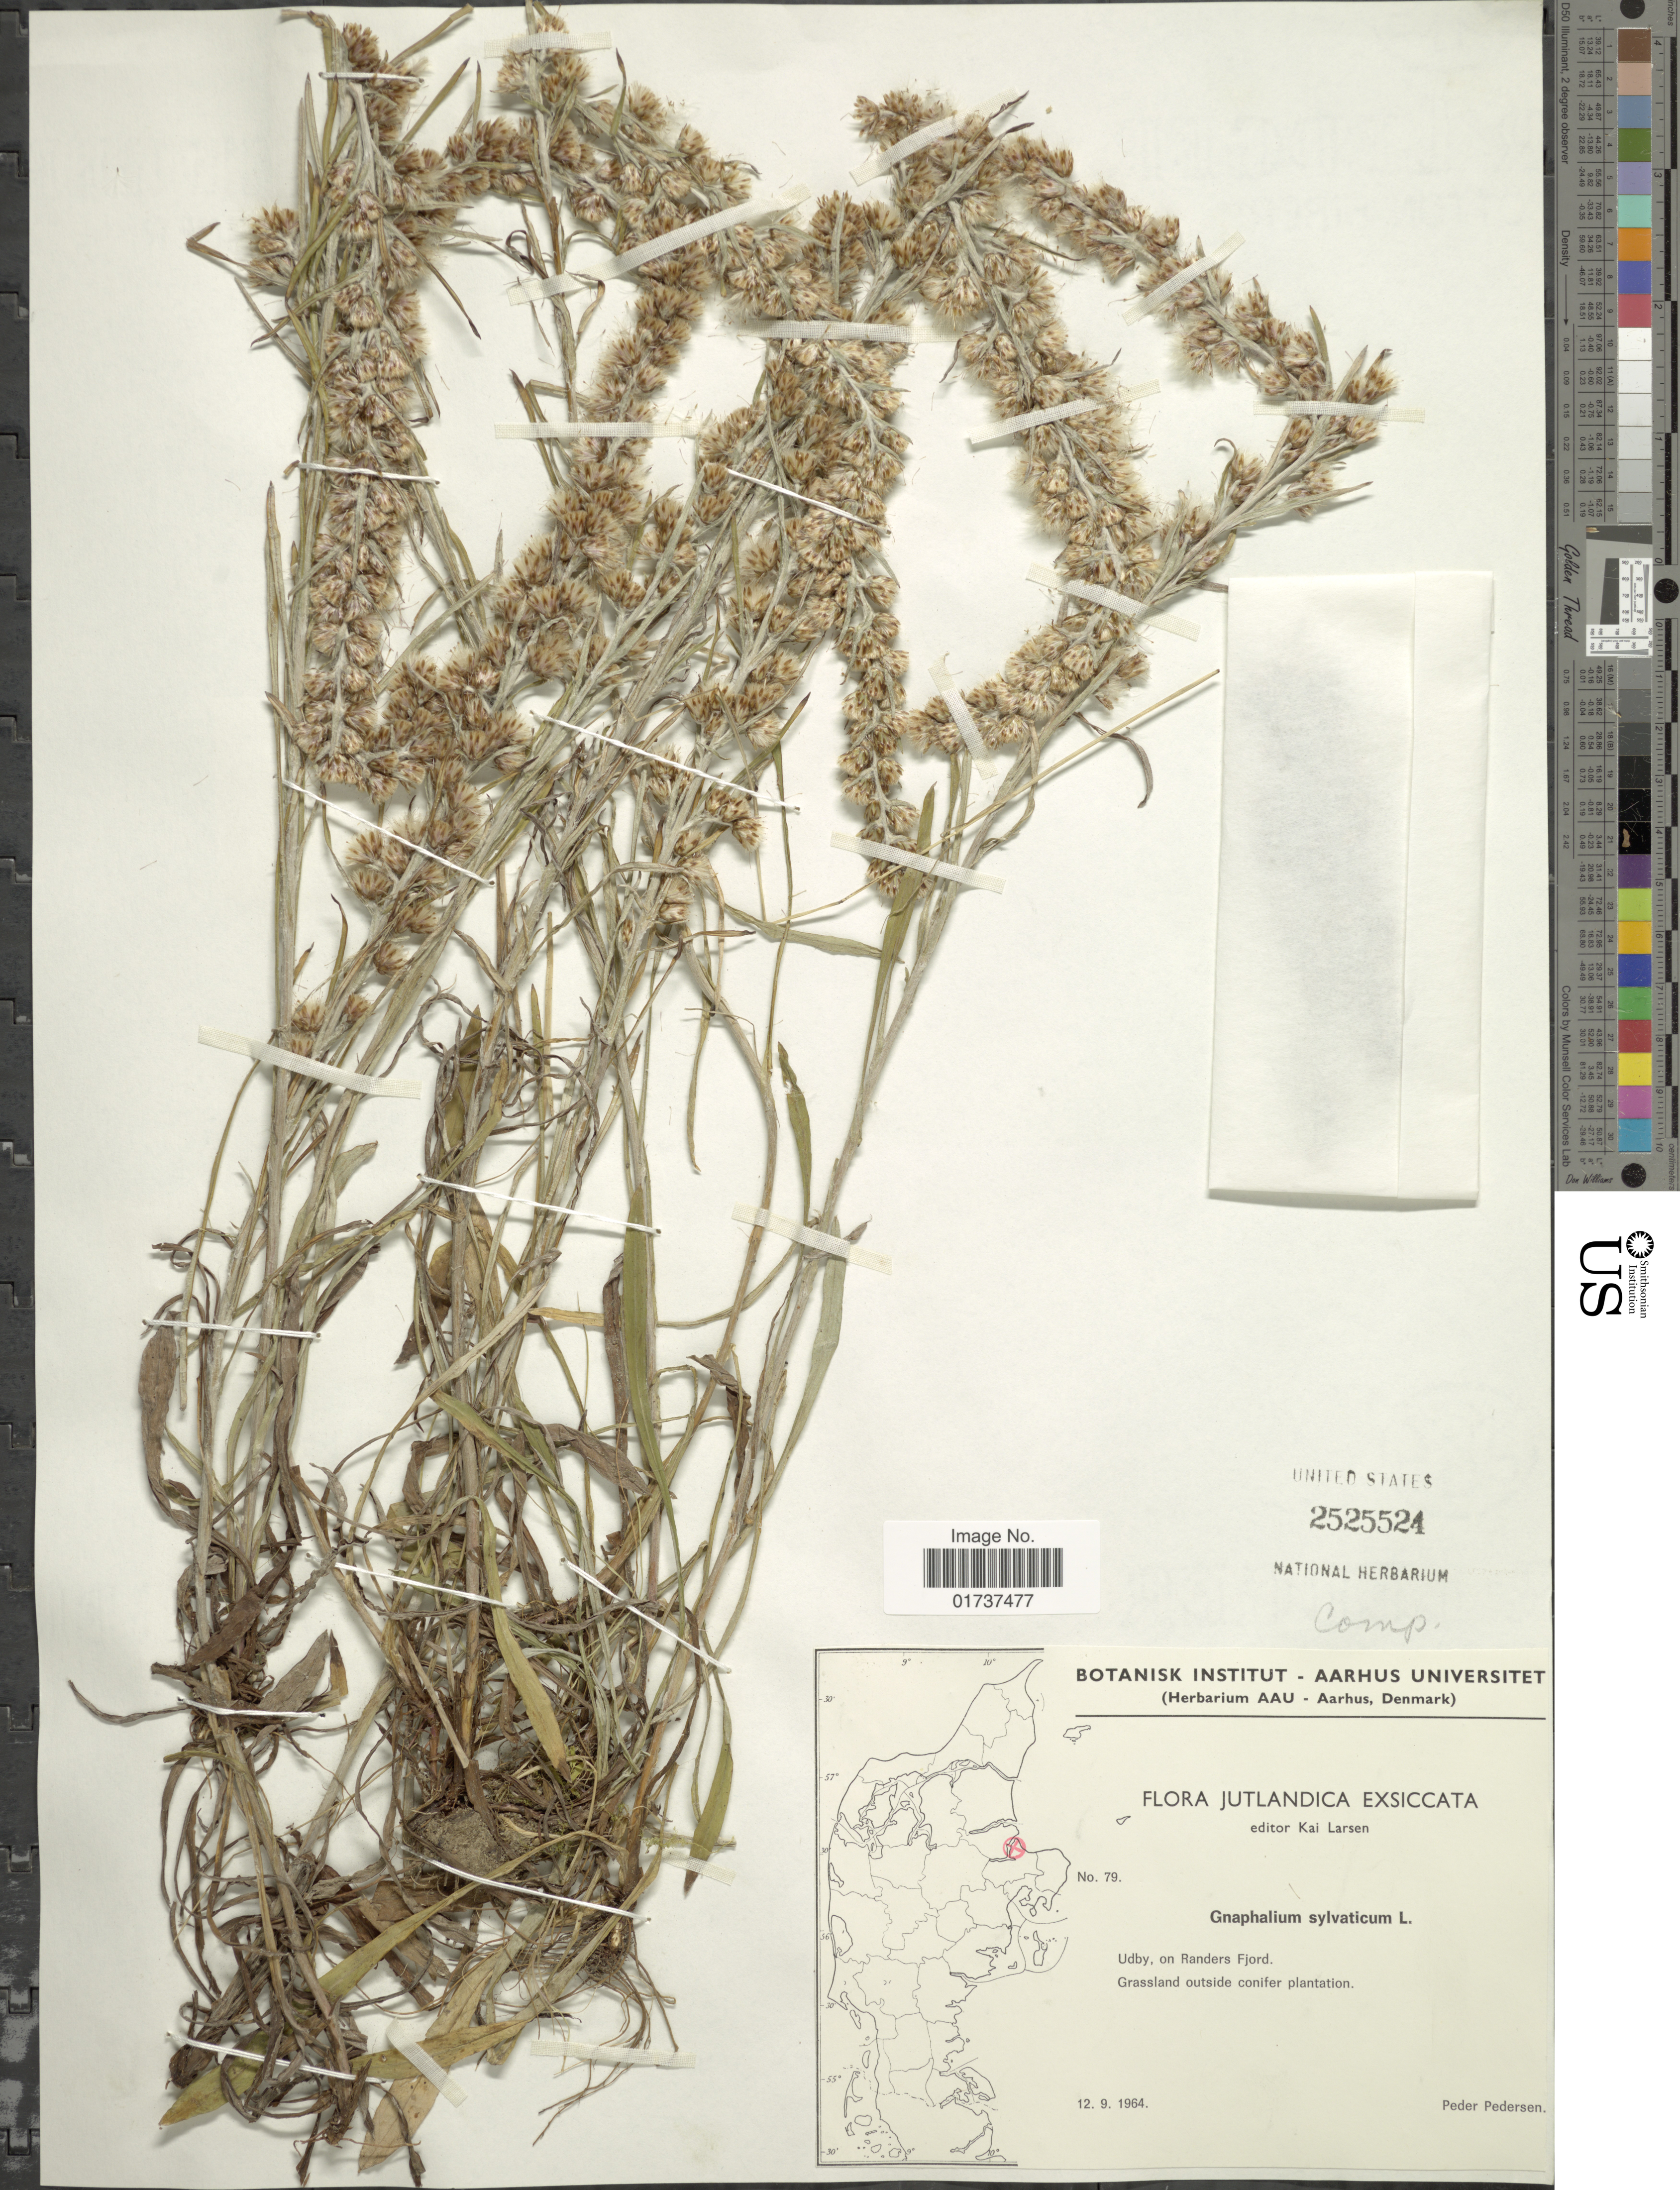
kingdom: Plantae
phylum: Tracheophyta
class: Magnoliopsida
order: Asterales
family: Asteraceae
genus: Gnaphalium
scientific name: Gnaphalium sylvaticum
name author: L.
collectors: P. Pedersen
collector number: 79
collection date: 1964-09-12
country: Denmark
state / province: Midtjylland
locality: Jutlandica, Udby, on Randers Fjord, Grassland outside conifer plantation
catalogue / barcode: US 2525524